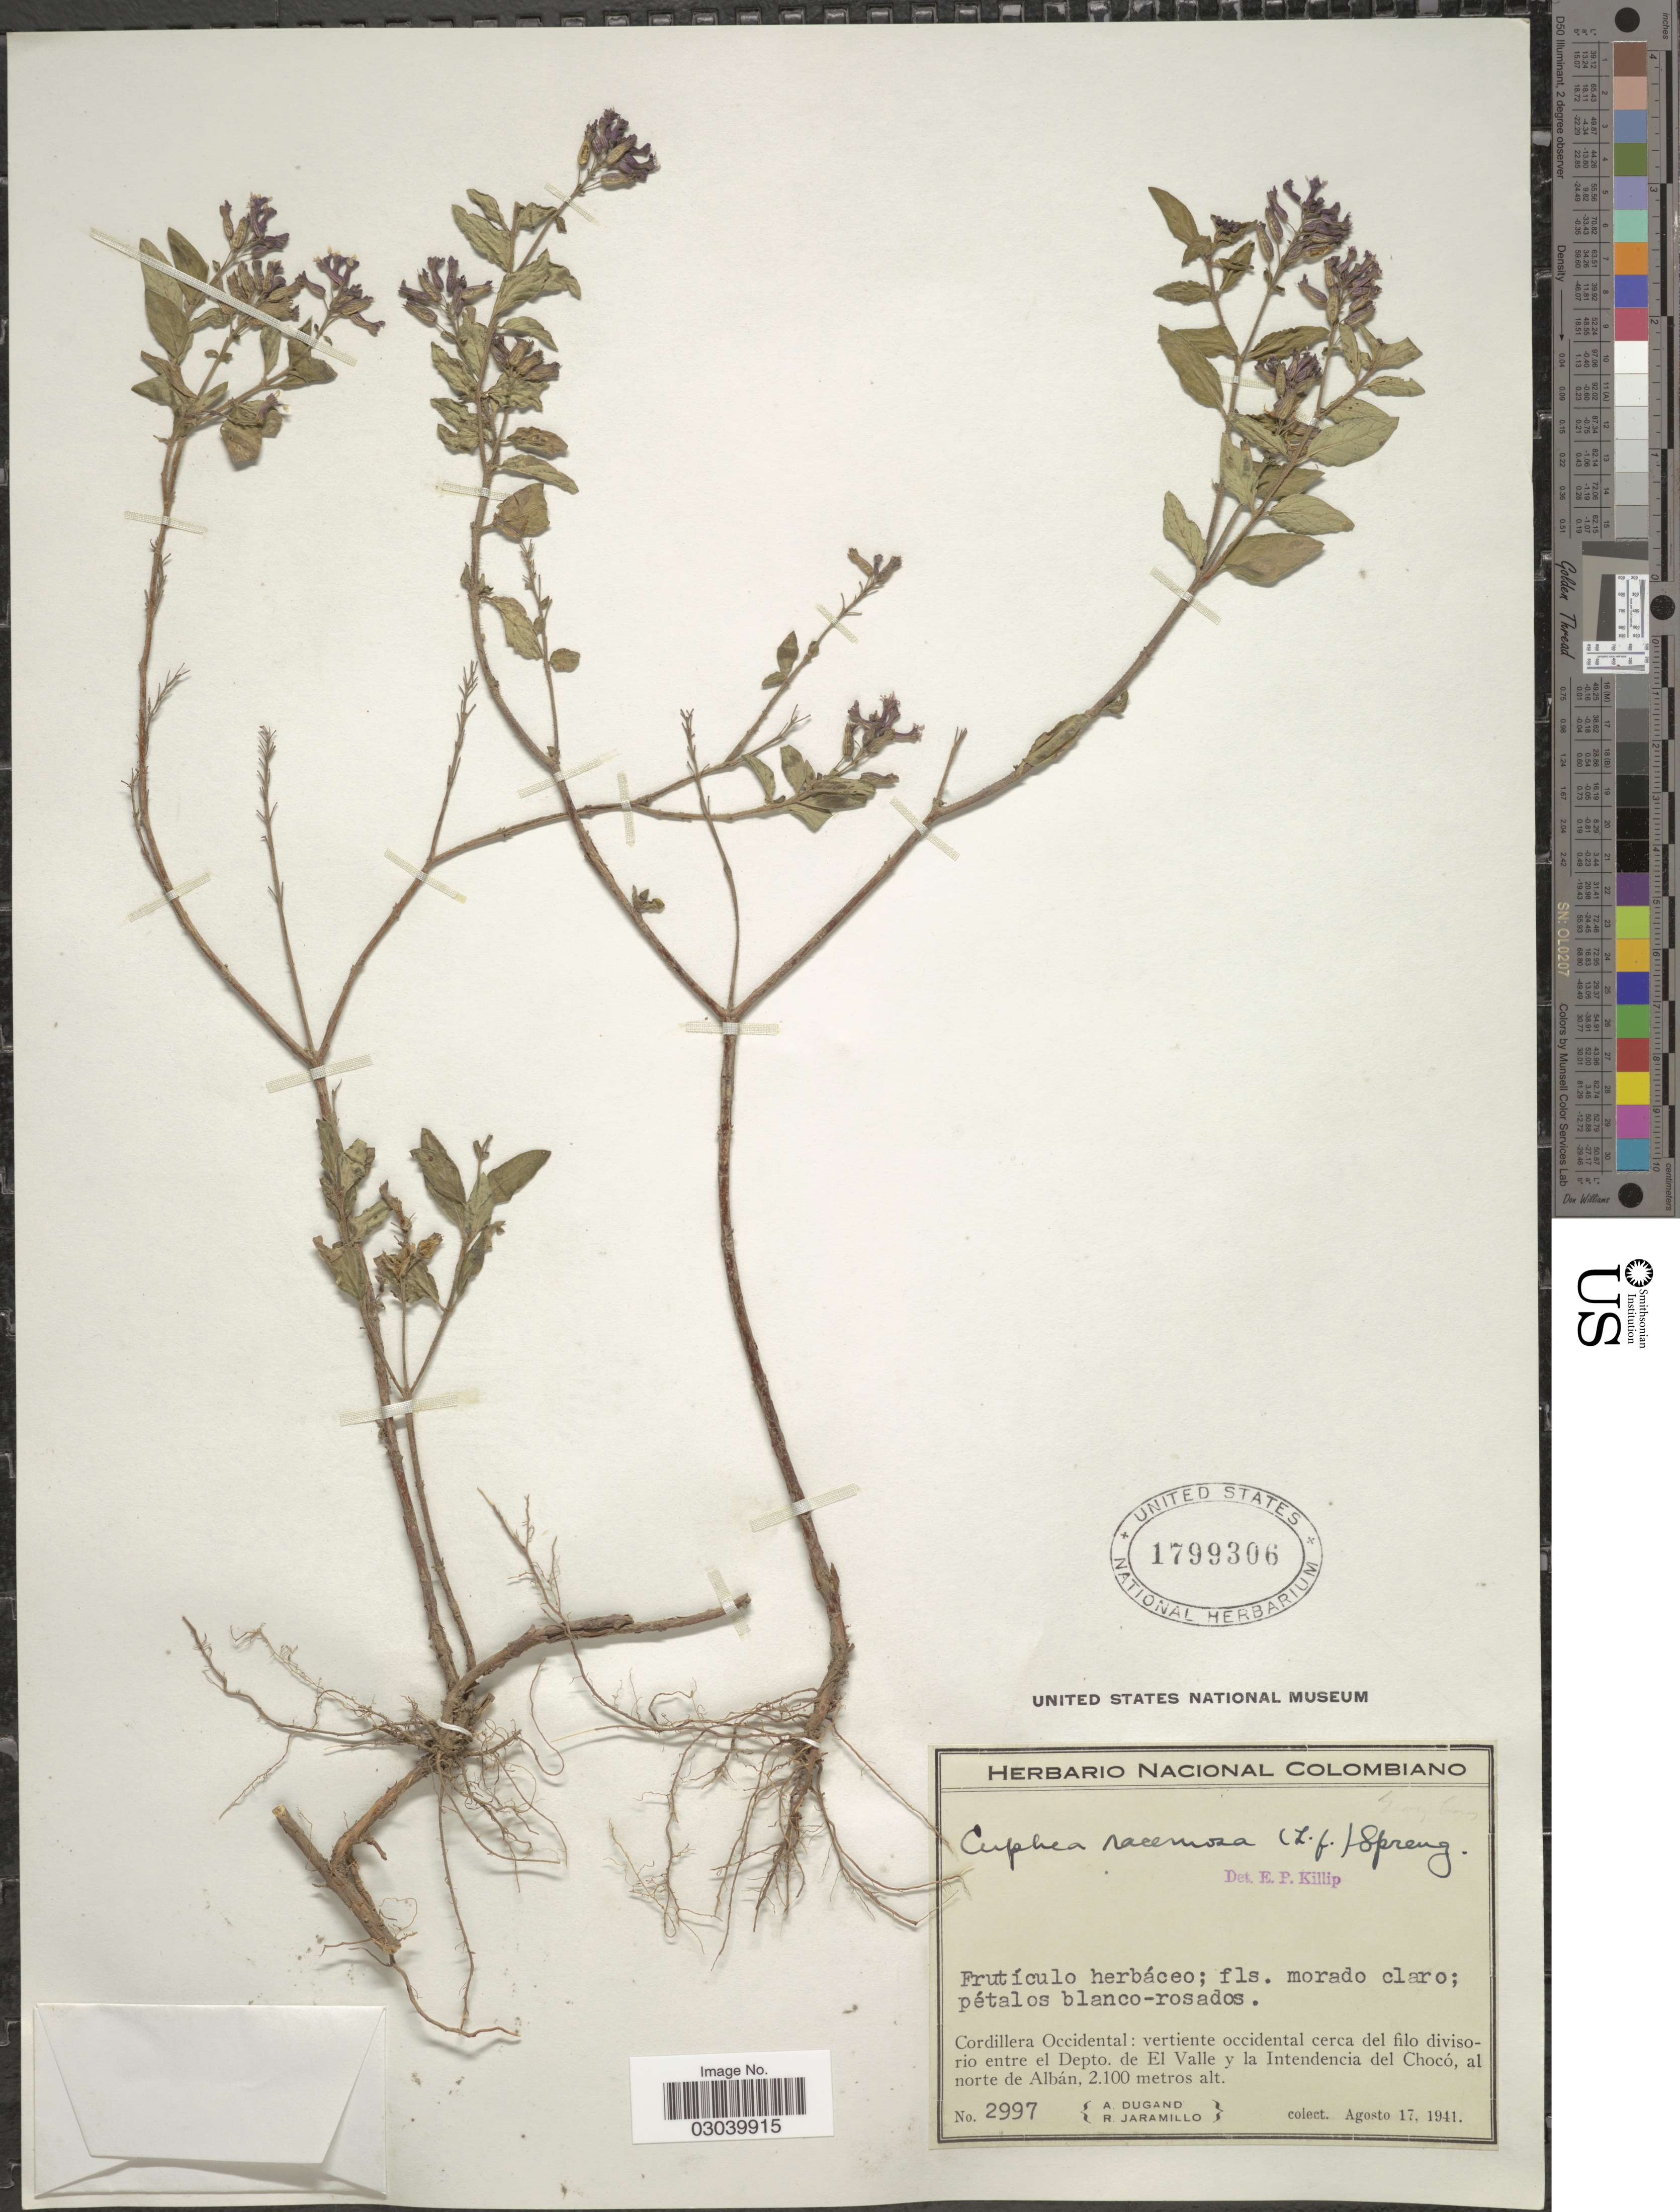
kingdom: Plantae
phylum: Tracheophyta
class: Magnoliopsida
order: Myrtales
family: Lythraceae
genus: Cuphea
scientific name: Cuphea racemosa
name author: (L. f.) Spreng.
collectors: A. Dugand & R. Jaramillo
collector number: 2997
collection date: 1941-08-17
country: Colombia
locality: Cordillera Occidental: vertiente occidental cerca del filo divisorio entre el Depto. de El Valle y la Intendencia del Chocó, al norte de Albán.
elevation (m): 2100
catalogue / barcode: US 1799306